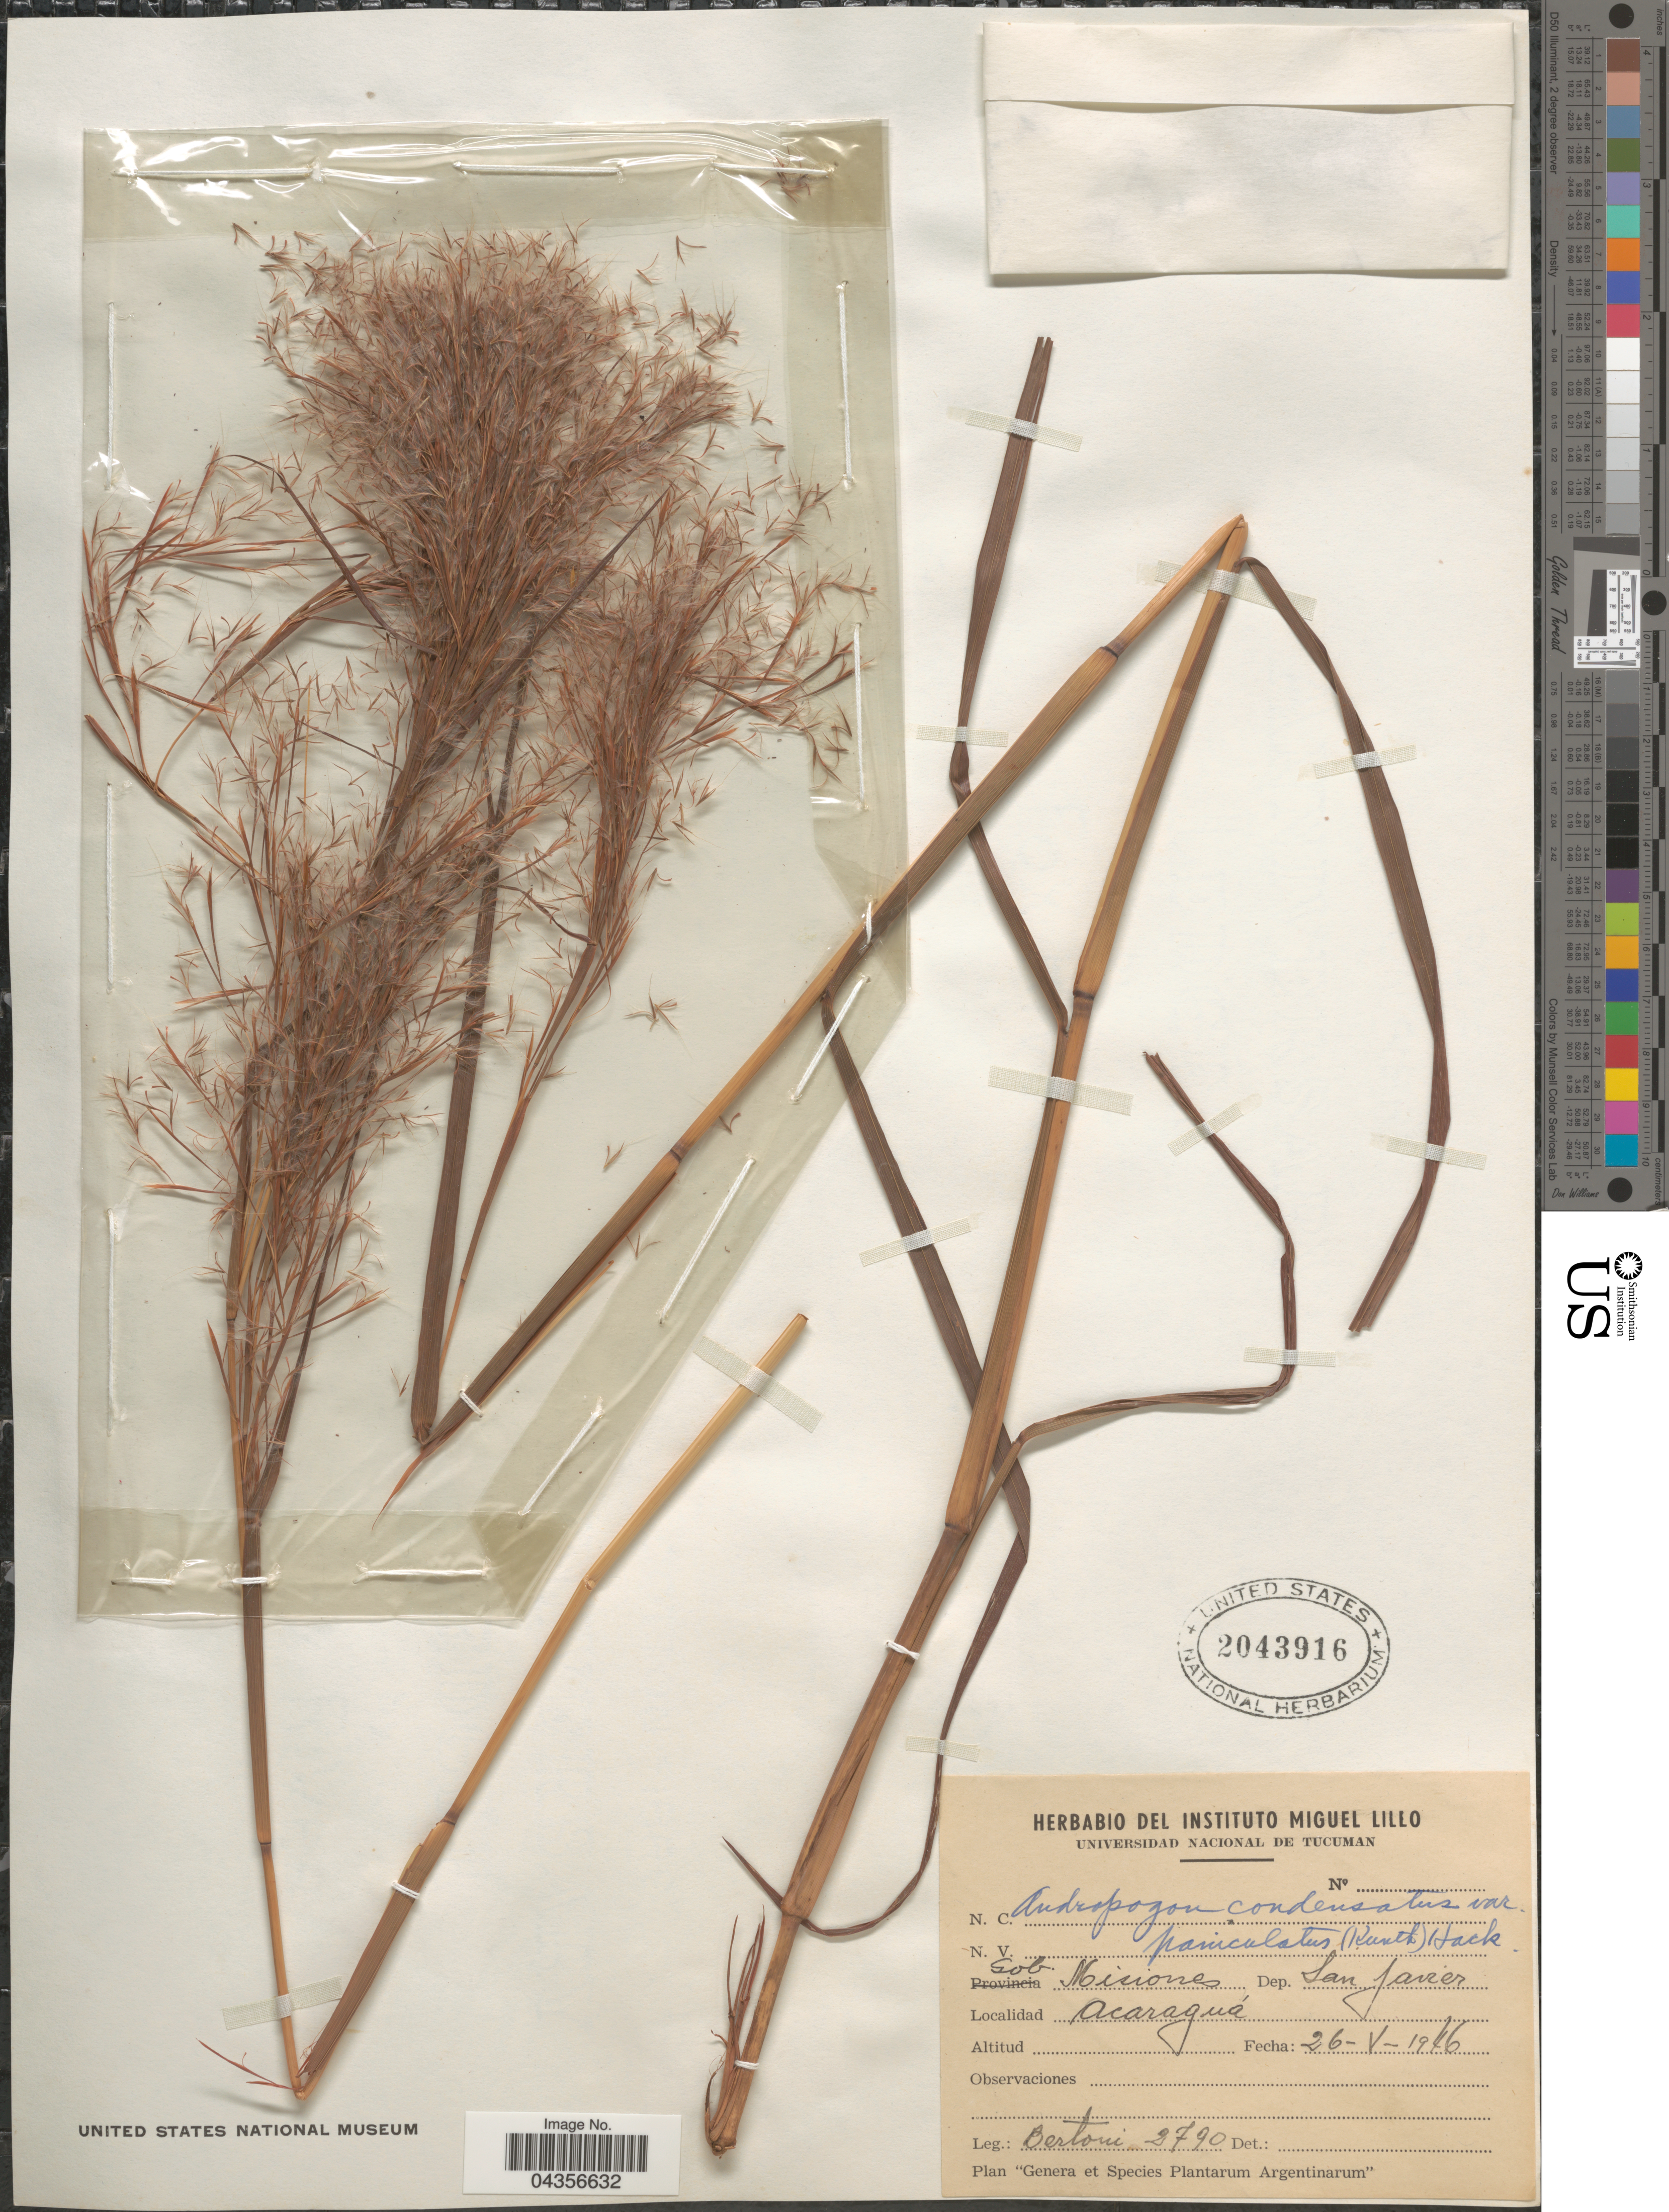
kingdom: Plantae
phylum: Tracheophyta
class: Liliopsida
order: Poales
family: Poaceae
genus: Schizachyrium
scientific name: Schizachyrium microstachyum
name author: (Desv. ex Ham.) Roseng. et al.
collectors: -- Bertoni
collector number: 2790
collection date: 1946-05-26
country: Argentina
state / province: Misiones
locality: Gob. Misiones. Dep. San Javier. Acaraguá.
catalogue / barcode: US 2043916